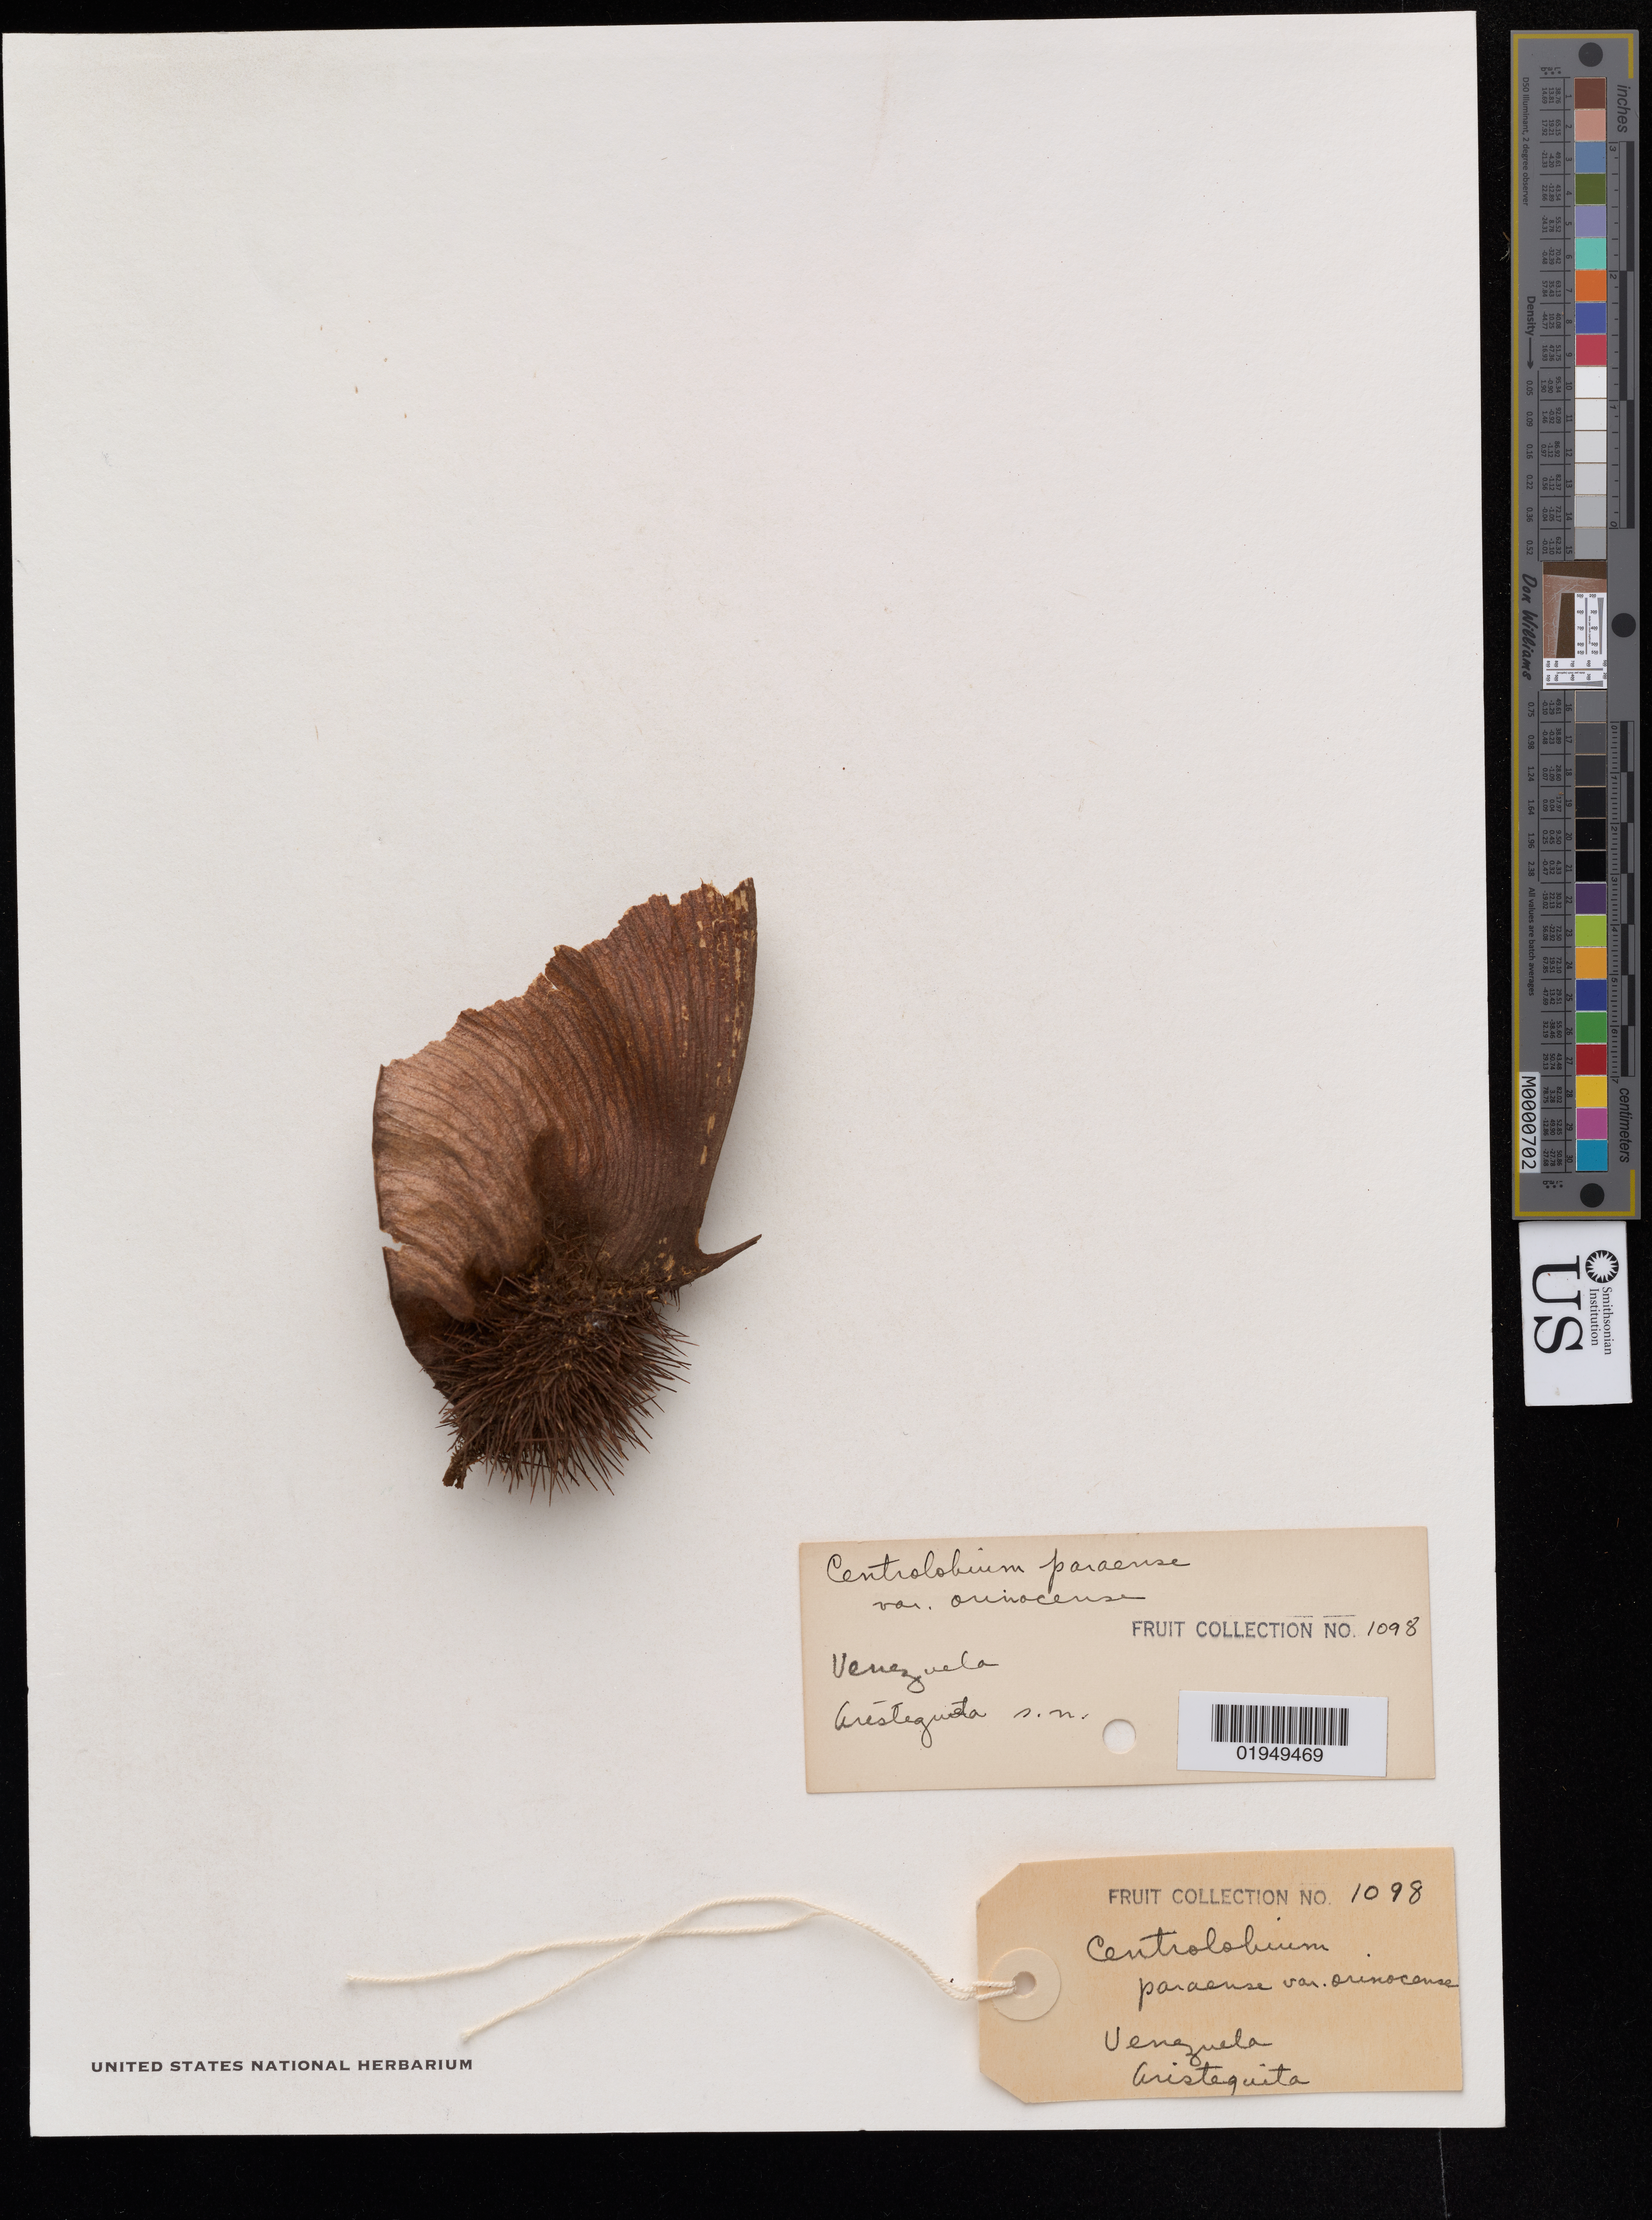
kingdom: Plantae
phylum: Tracheophyta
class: Magnoliopsida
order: Fabales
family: Fabaceae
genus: Centrolobium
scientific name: Centrolobium paraense var. orinocense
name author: Benth.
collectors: -. Aristeguita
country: Venezuela